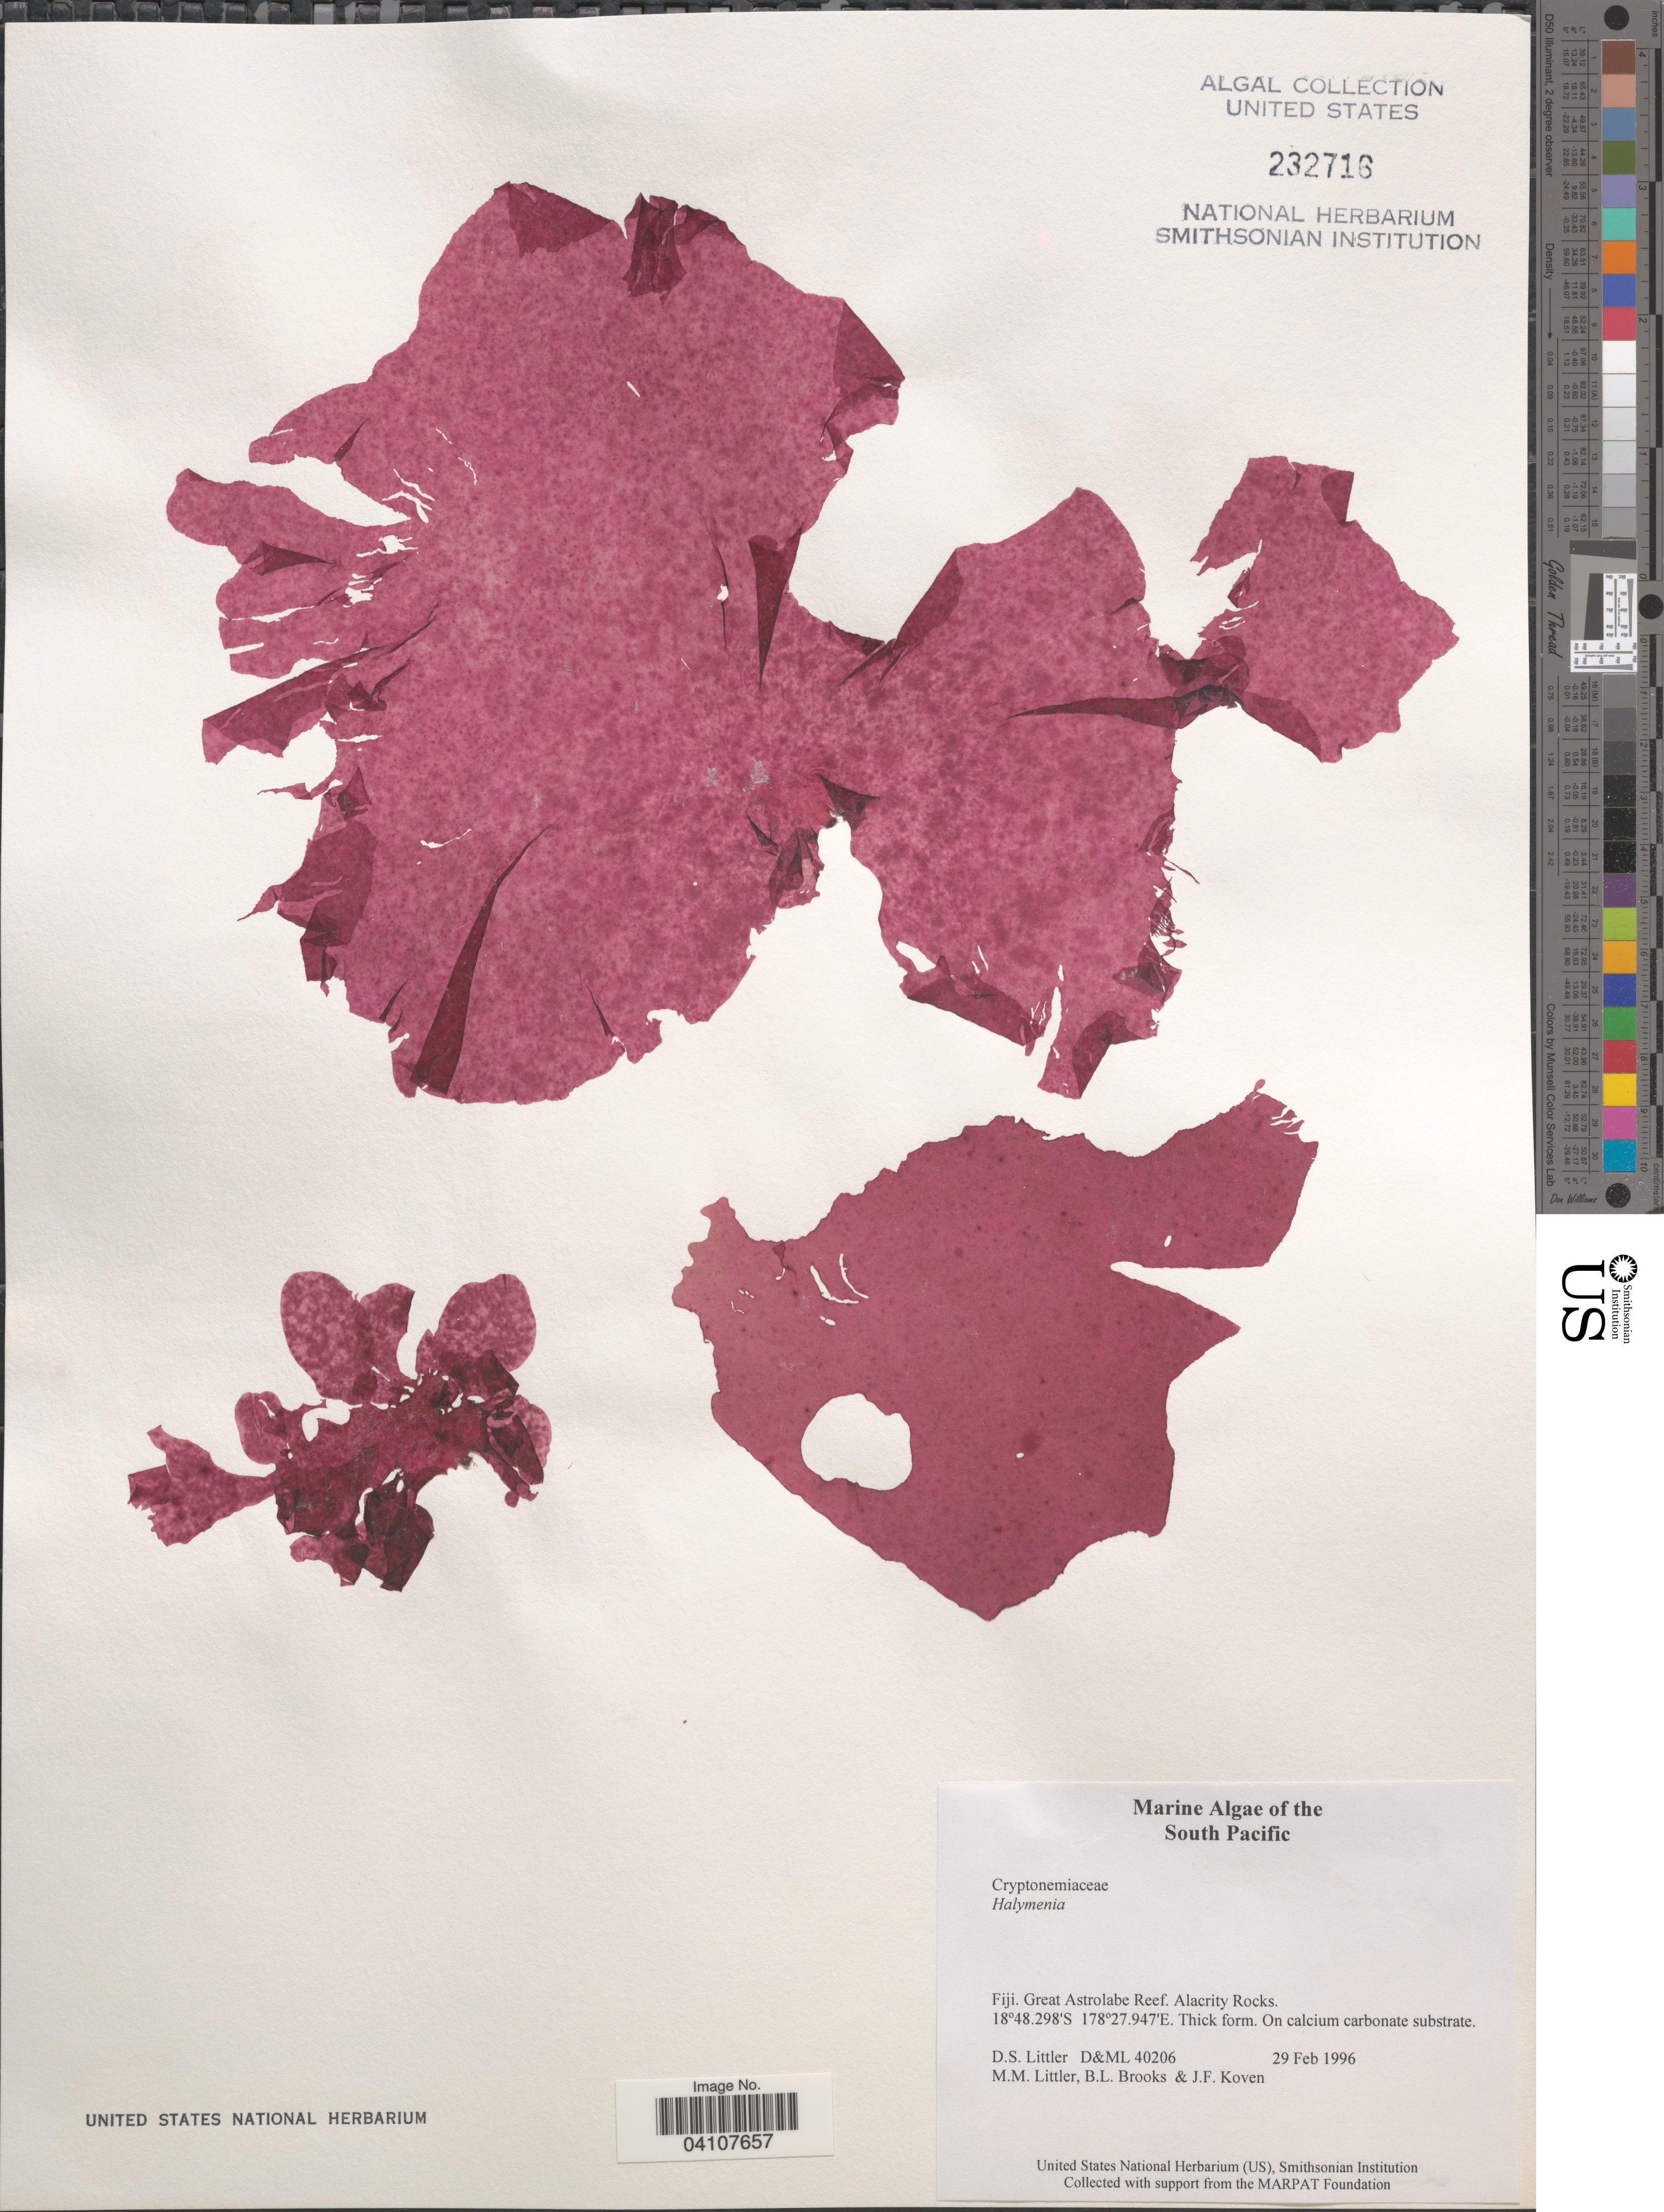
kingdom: Plantae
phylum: Rhodophyta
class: Florideophyceae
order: Halymeniales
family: Halymeniaceae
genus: Halymenia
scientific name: Halymenia sp.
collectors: D. S. Littler, B. Brooks & J. Koven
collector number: D&ML40206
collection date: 1996-02-29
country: Fiji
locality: South Pacific. Great Astrolabe Reef. Alacrity Rocks.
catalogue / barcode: US 232716